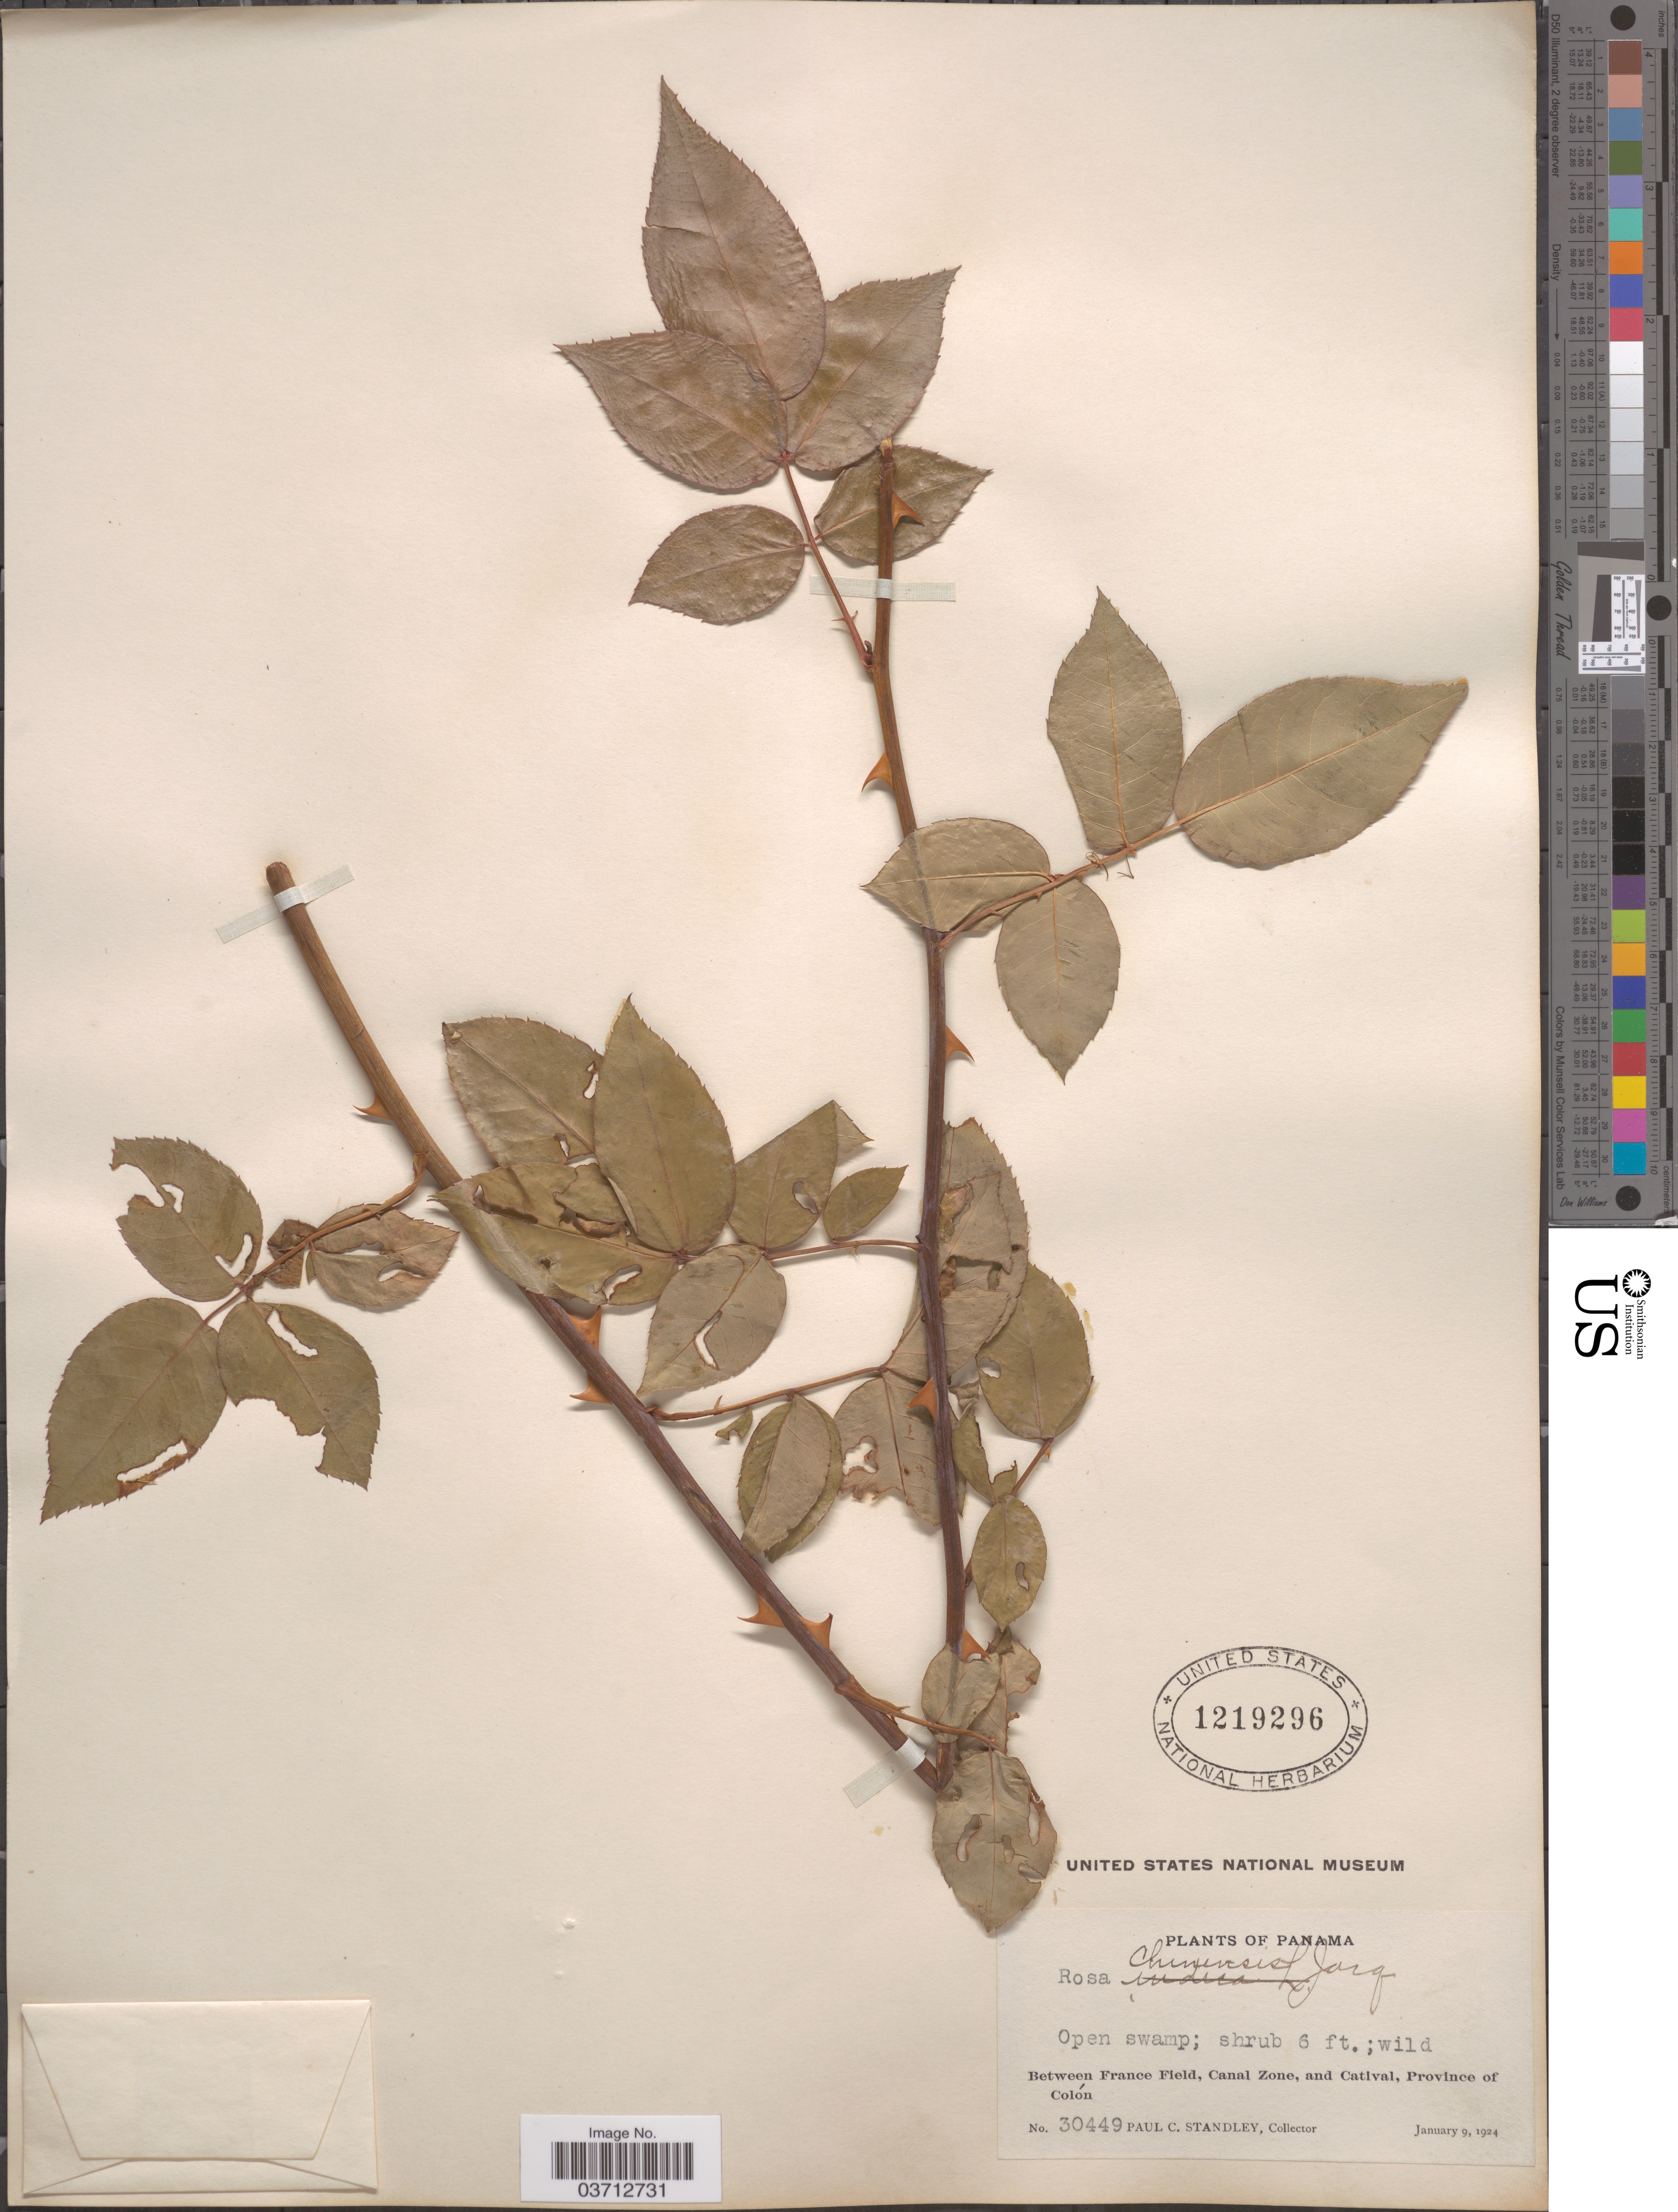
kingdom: Plantae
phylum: Tracheophyta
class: Magnoliopsida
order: Rosales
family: Rosaceae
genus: Rosa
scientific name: Rosa chinensis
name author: Jacq.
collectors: P. C. Standley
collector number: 30449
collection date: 1924-01-09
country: Panama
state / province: Colón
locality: Between France Field, Canal Zone, and Catival, Province of Colón.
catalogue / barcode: US 1219296